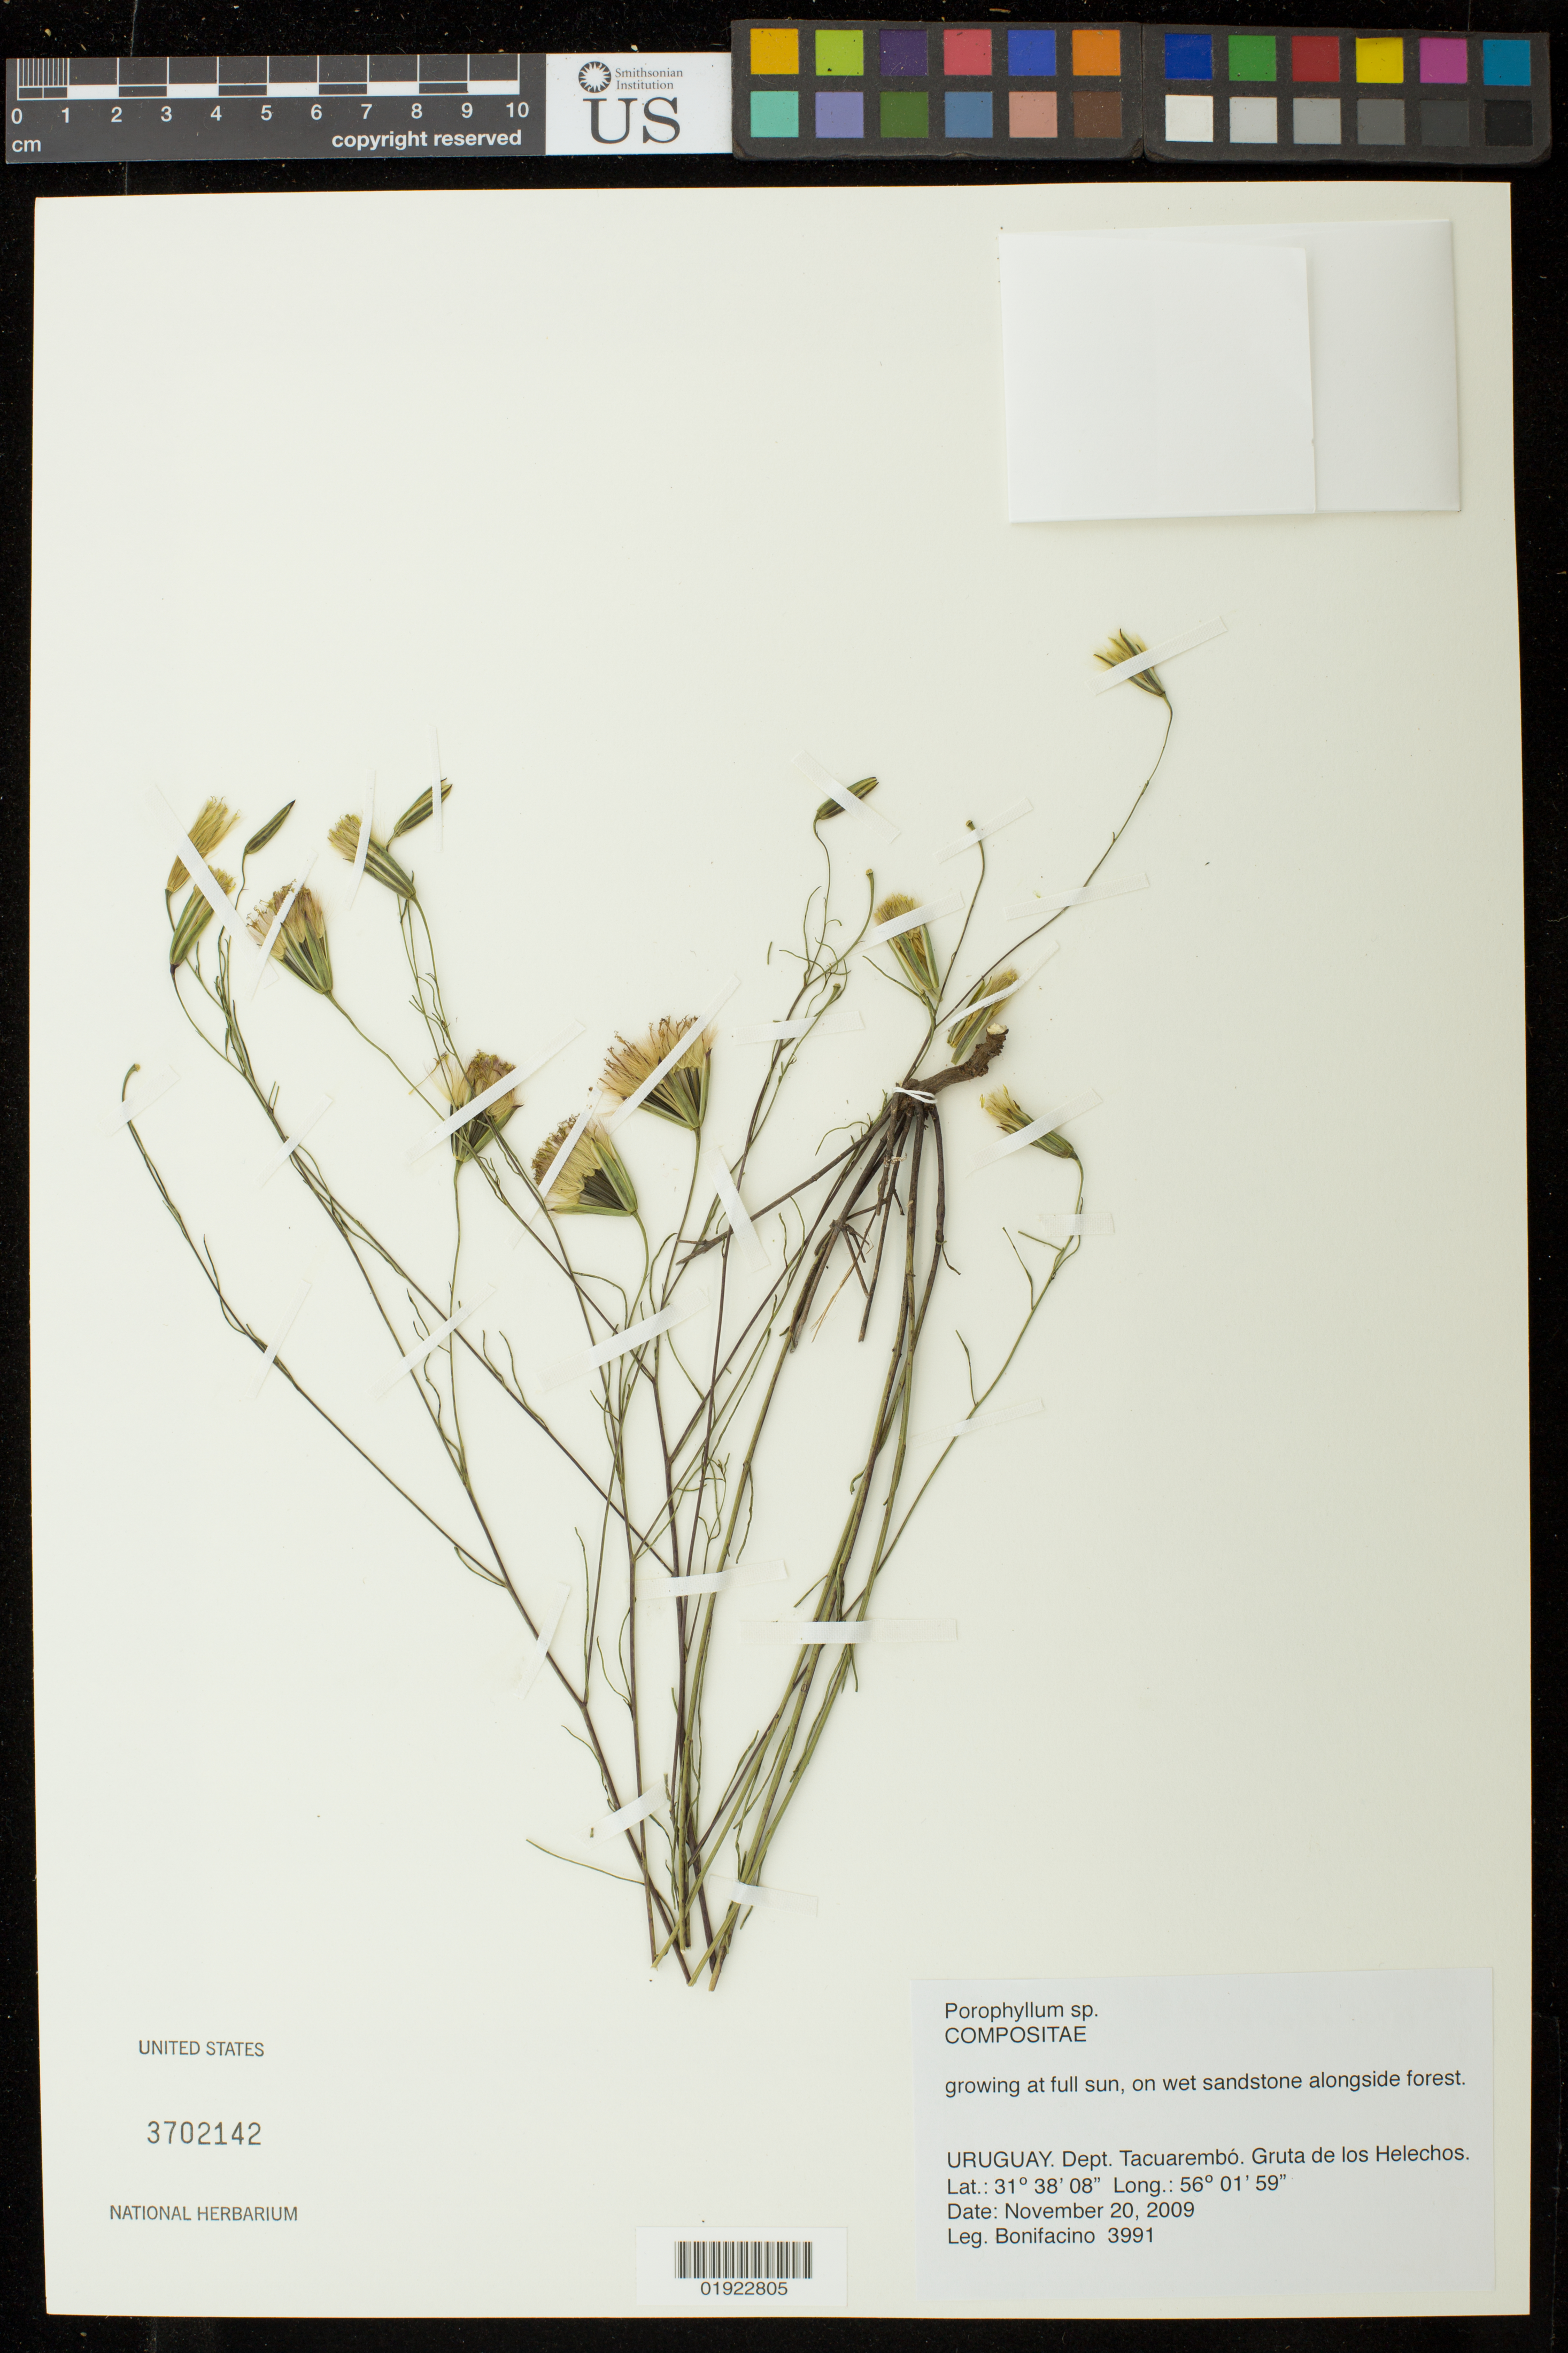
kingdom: Plantae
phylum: Tracheophyta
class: Magnoliopsida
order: Asterales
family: Asteraceae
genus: Porophyllum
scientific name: Porophyllum sp.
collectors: M. Bonifacino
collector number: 3991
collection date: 2009-11-20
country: Uruguay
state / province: Tacuarembó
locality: Gruta de los Helechos.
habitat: On wet sandstone alongside forest.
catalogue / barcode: US 3702142